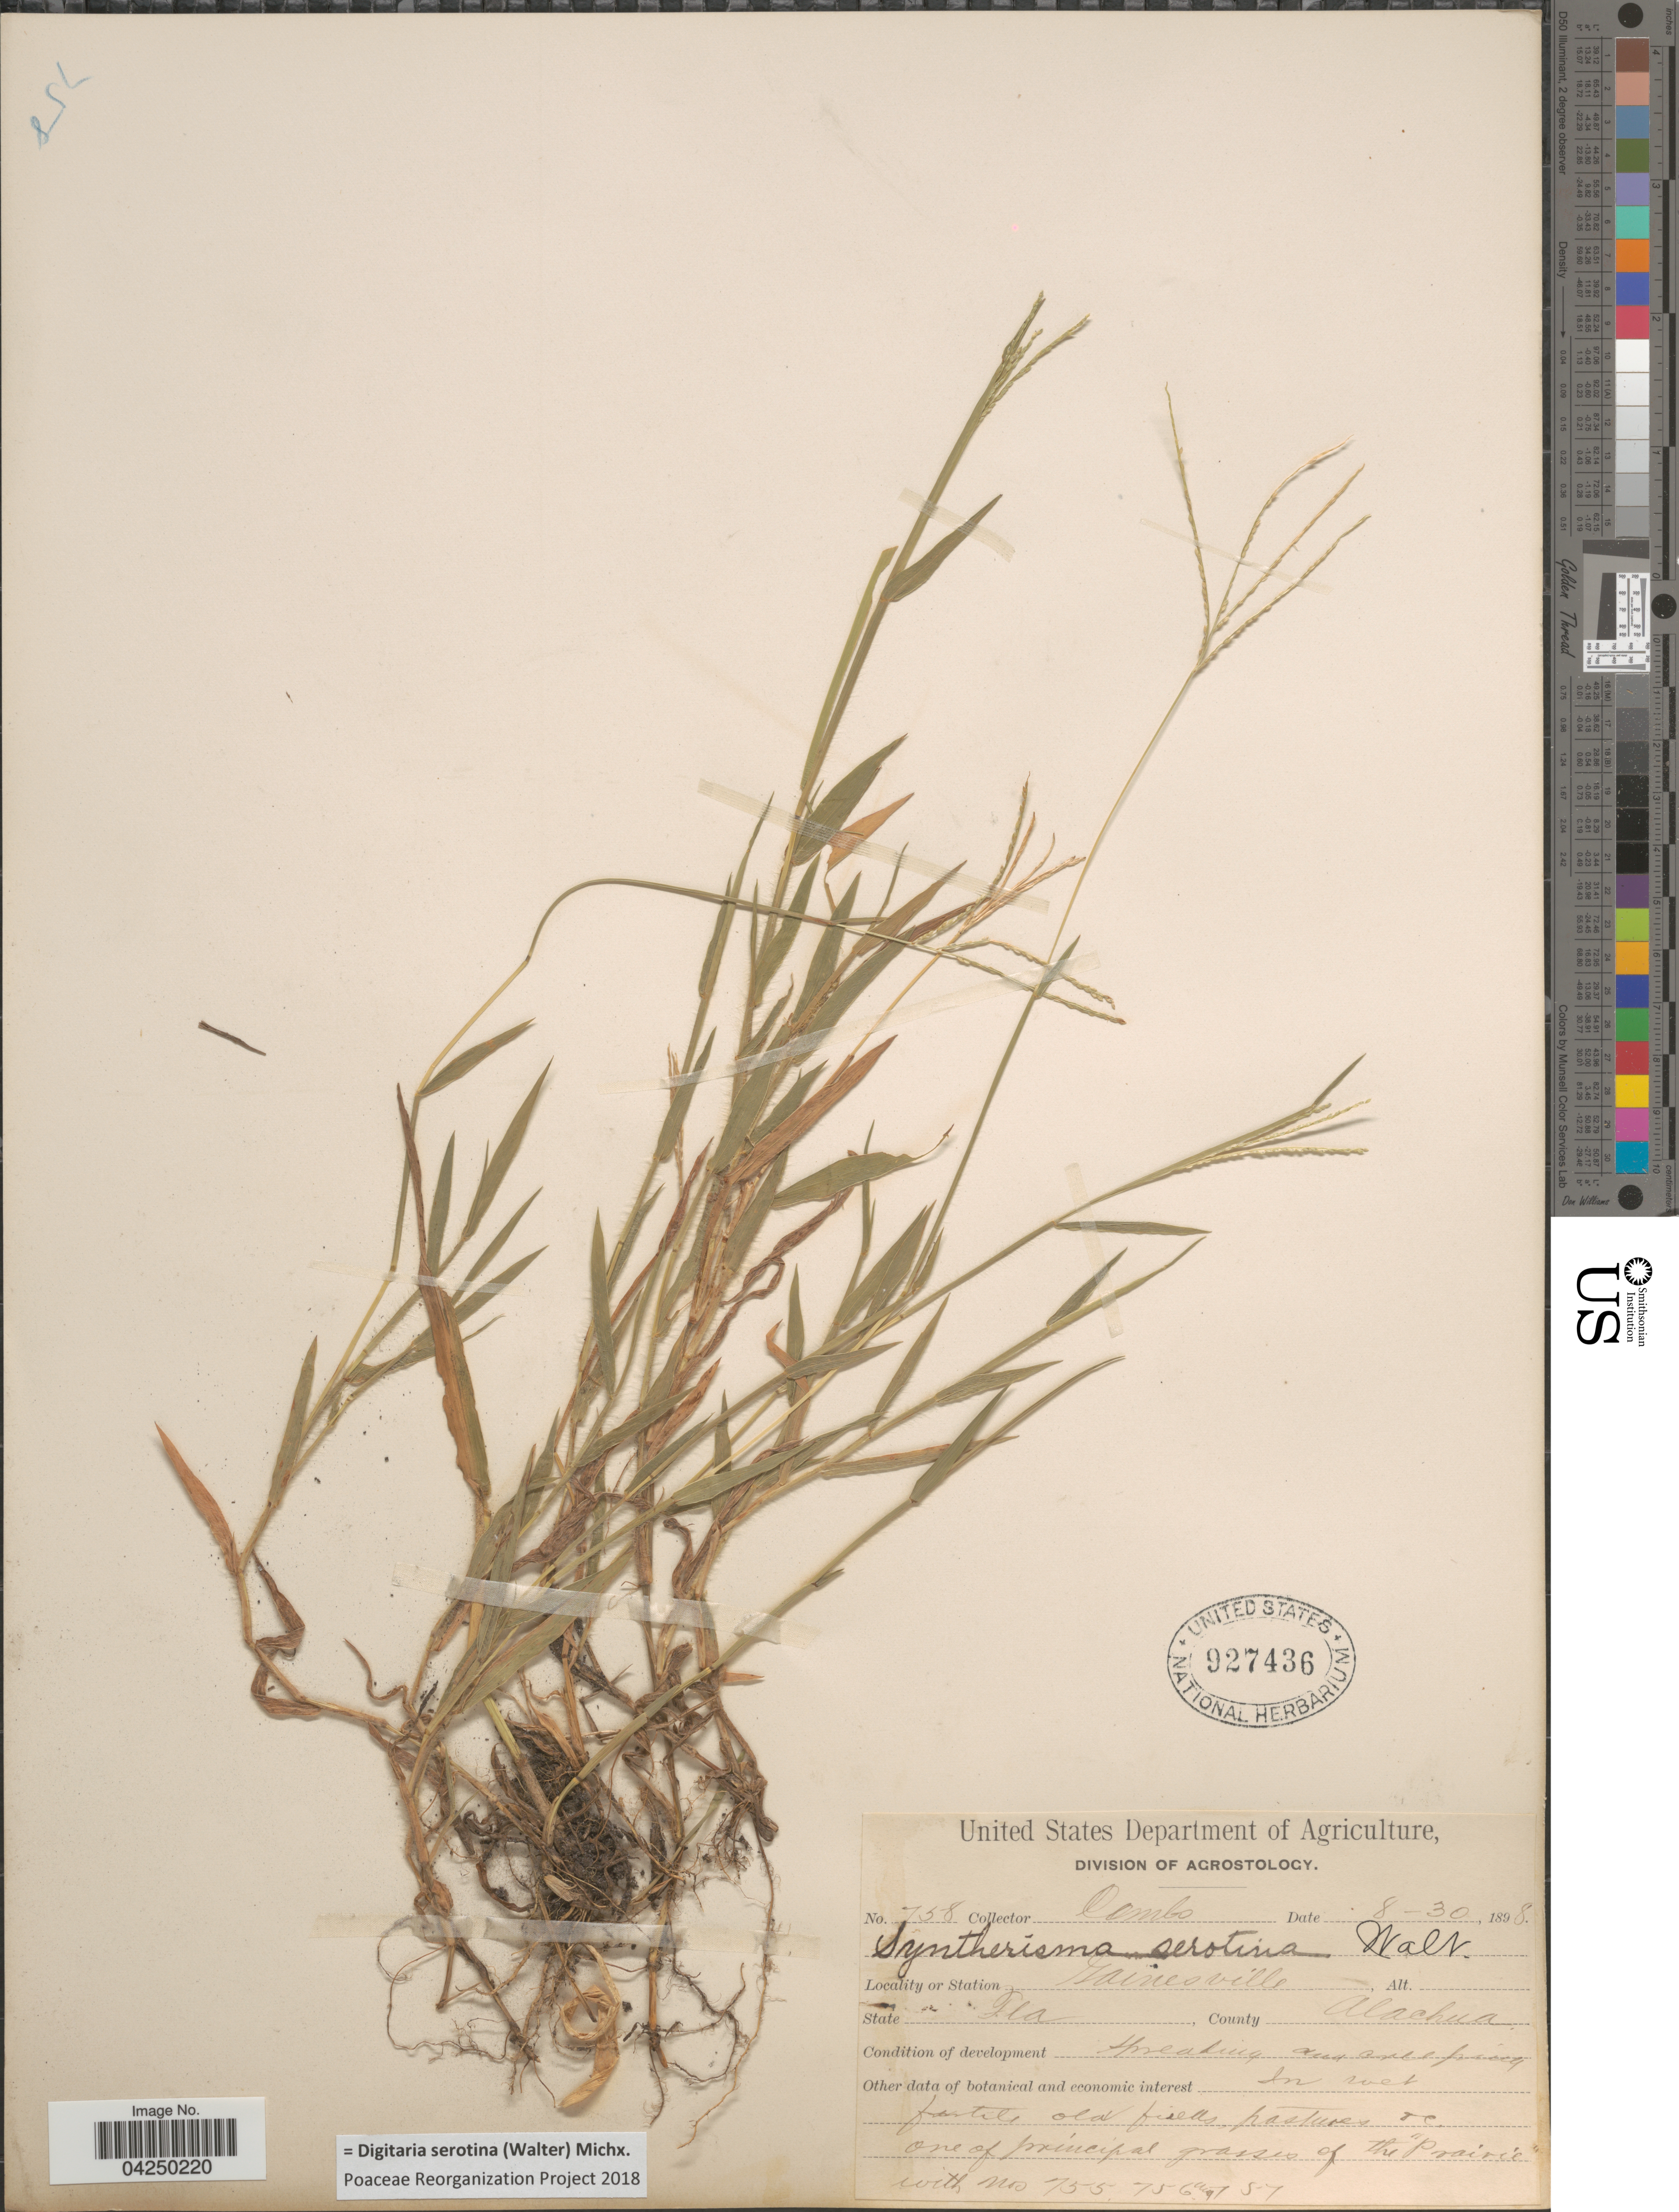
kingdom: Plantae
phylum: Tracheophyta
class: Liliopsida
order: Poales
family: Poaceae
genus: Digitaria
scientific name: Digitaria serotina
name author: (Walter) Michx.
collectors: -. Combs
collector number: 758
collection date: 1898-08-30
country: United States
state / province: Florida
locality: Gainesville. County Alachua. Spreading and creeping. In wet fertile old fields pastures.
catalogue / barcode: US 927436